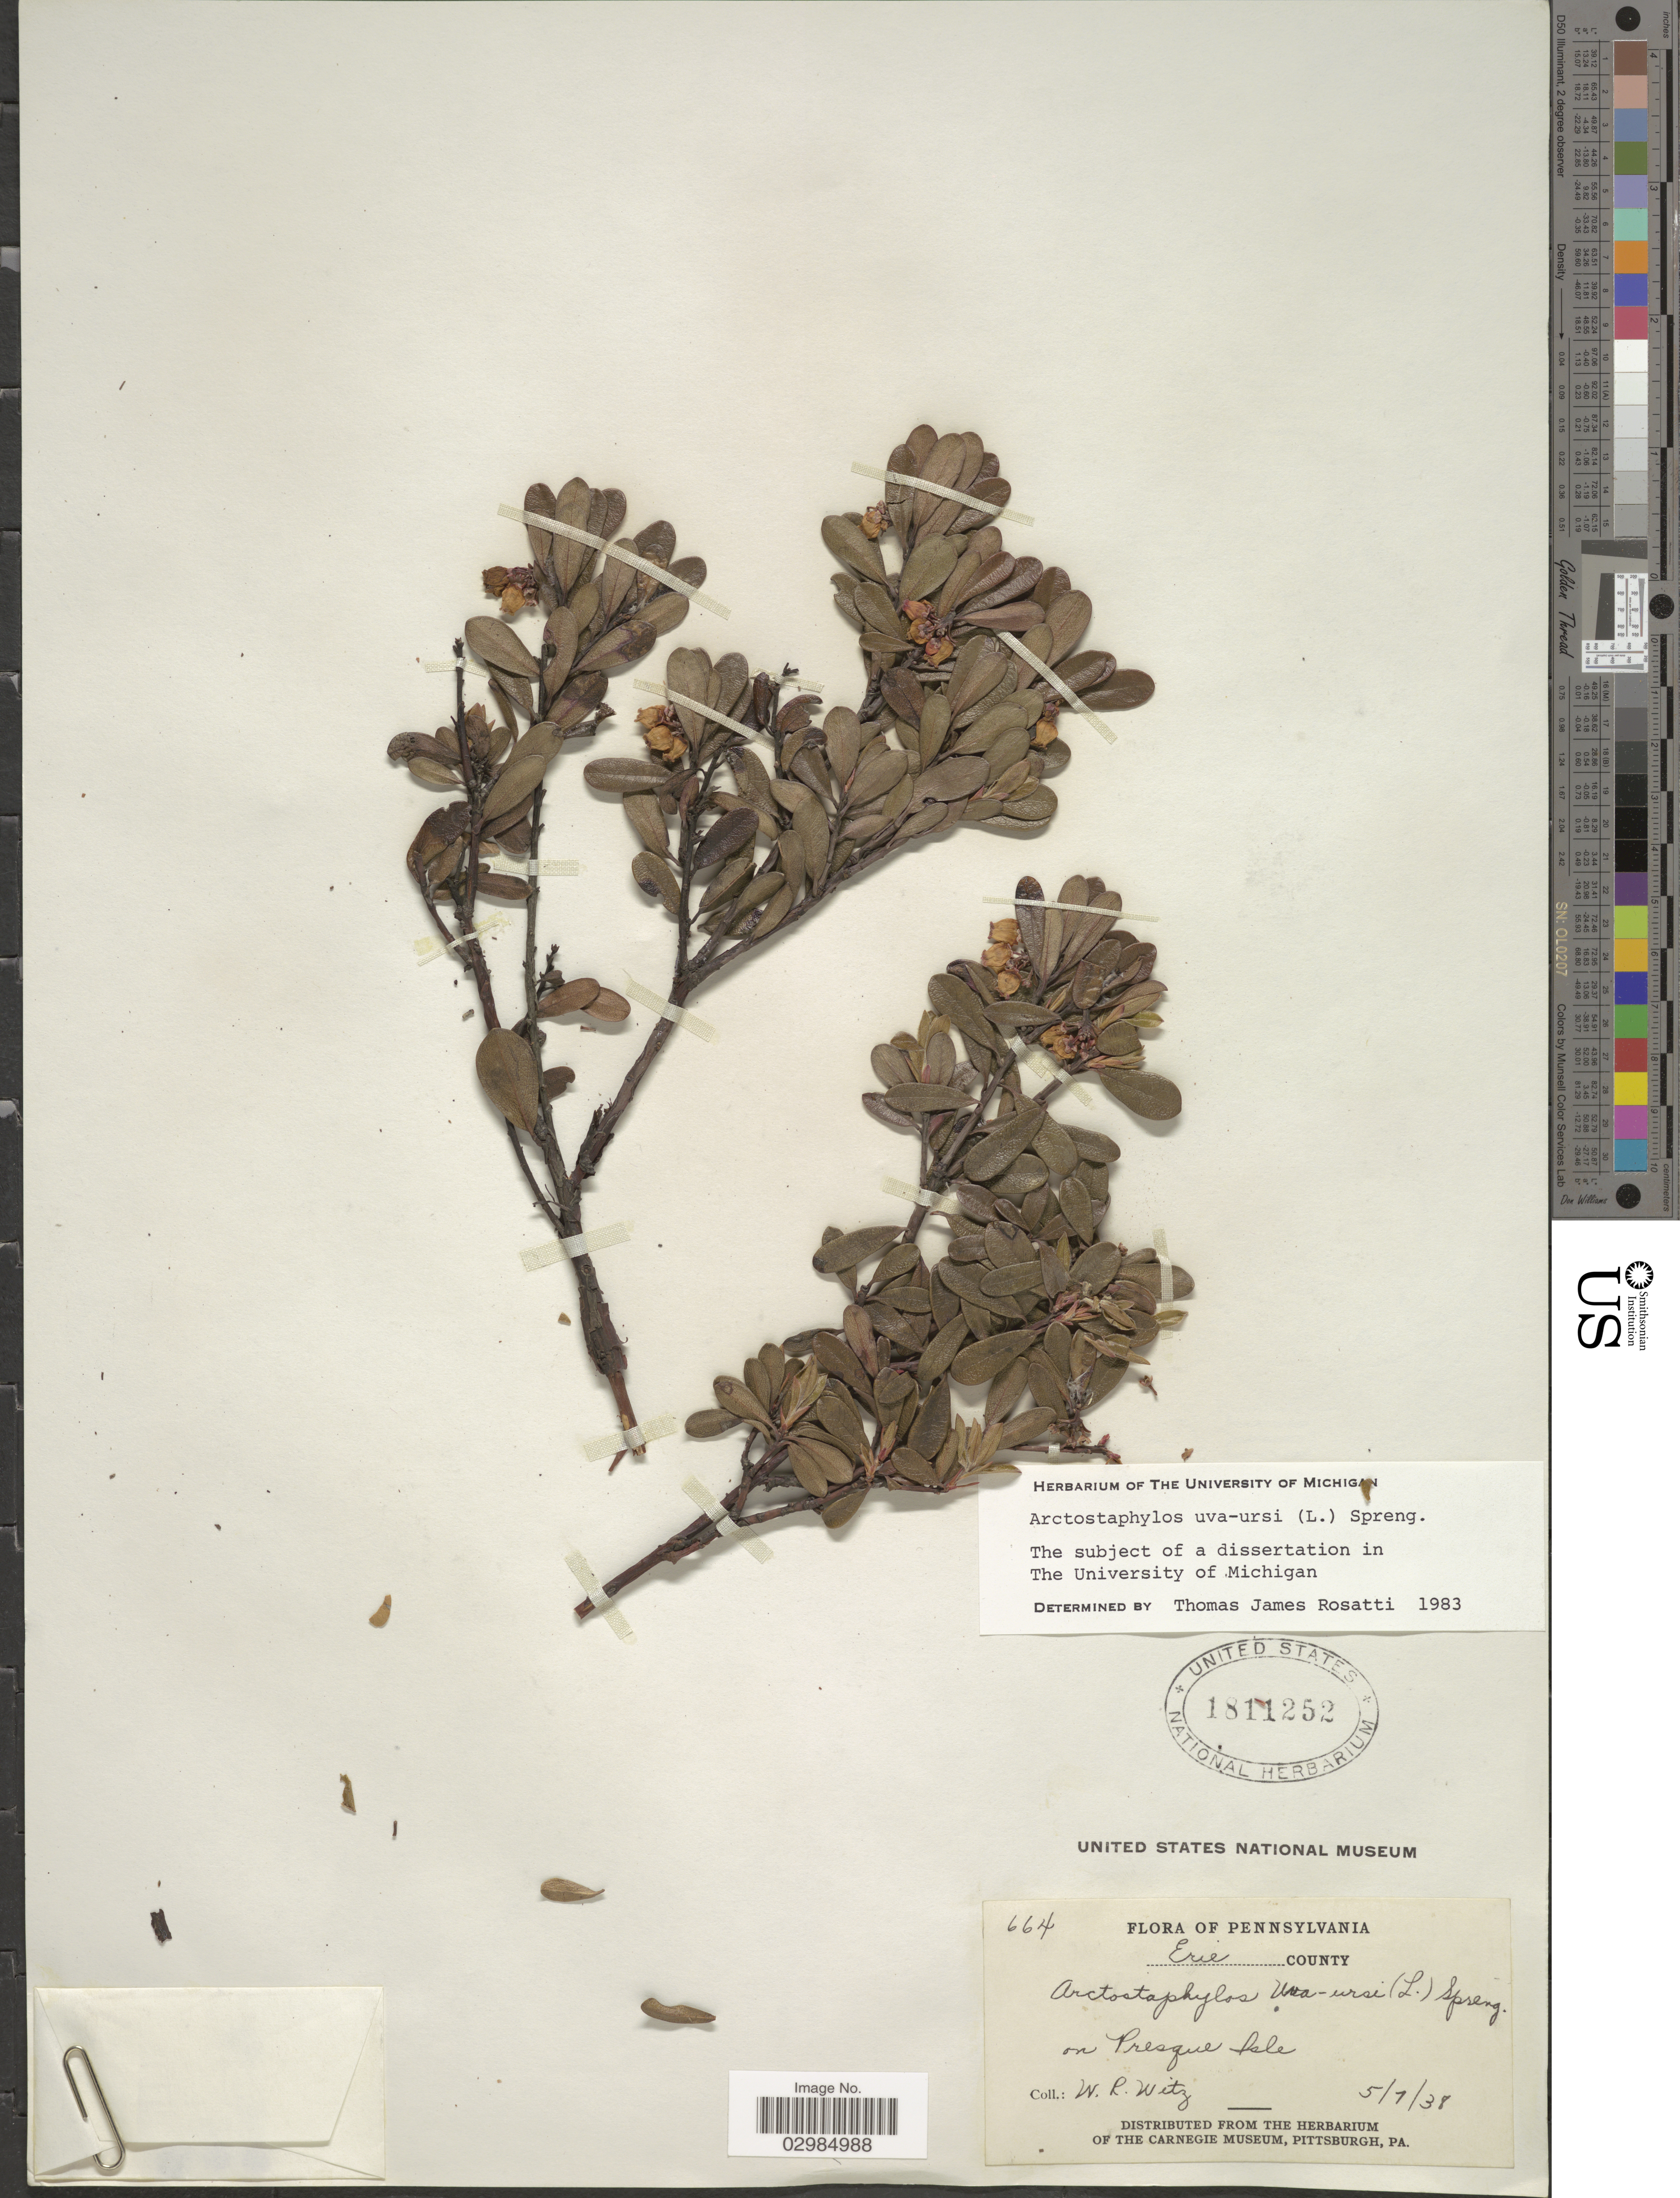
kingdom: Plantae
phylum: Tracheophyta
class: Magnoliopsida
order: Ericales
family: Ericaceae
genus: Arctostaphylos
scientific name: Arctostaphylos uva-ursi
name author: (L.) Spreng.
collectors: W. Witz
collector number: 664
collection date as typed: Transcribed d/m/y: 5/7/38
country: United States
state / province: Pennsylvania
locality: Erie County, on Presque Isle.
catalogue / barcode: US 1811252